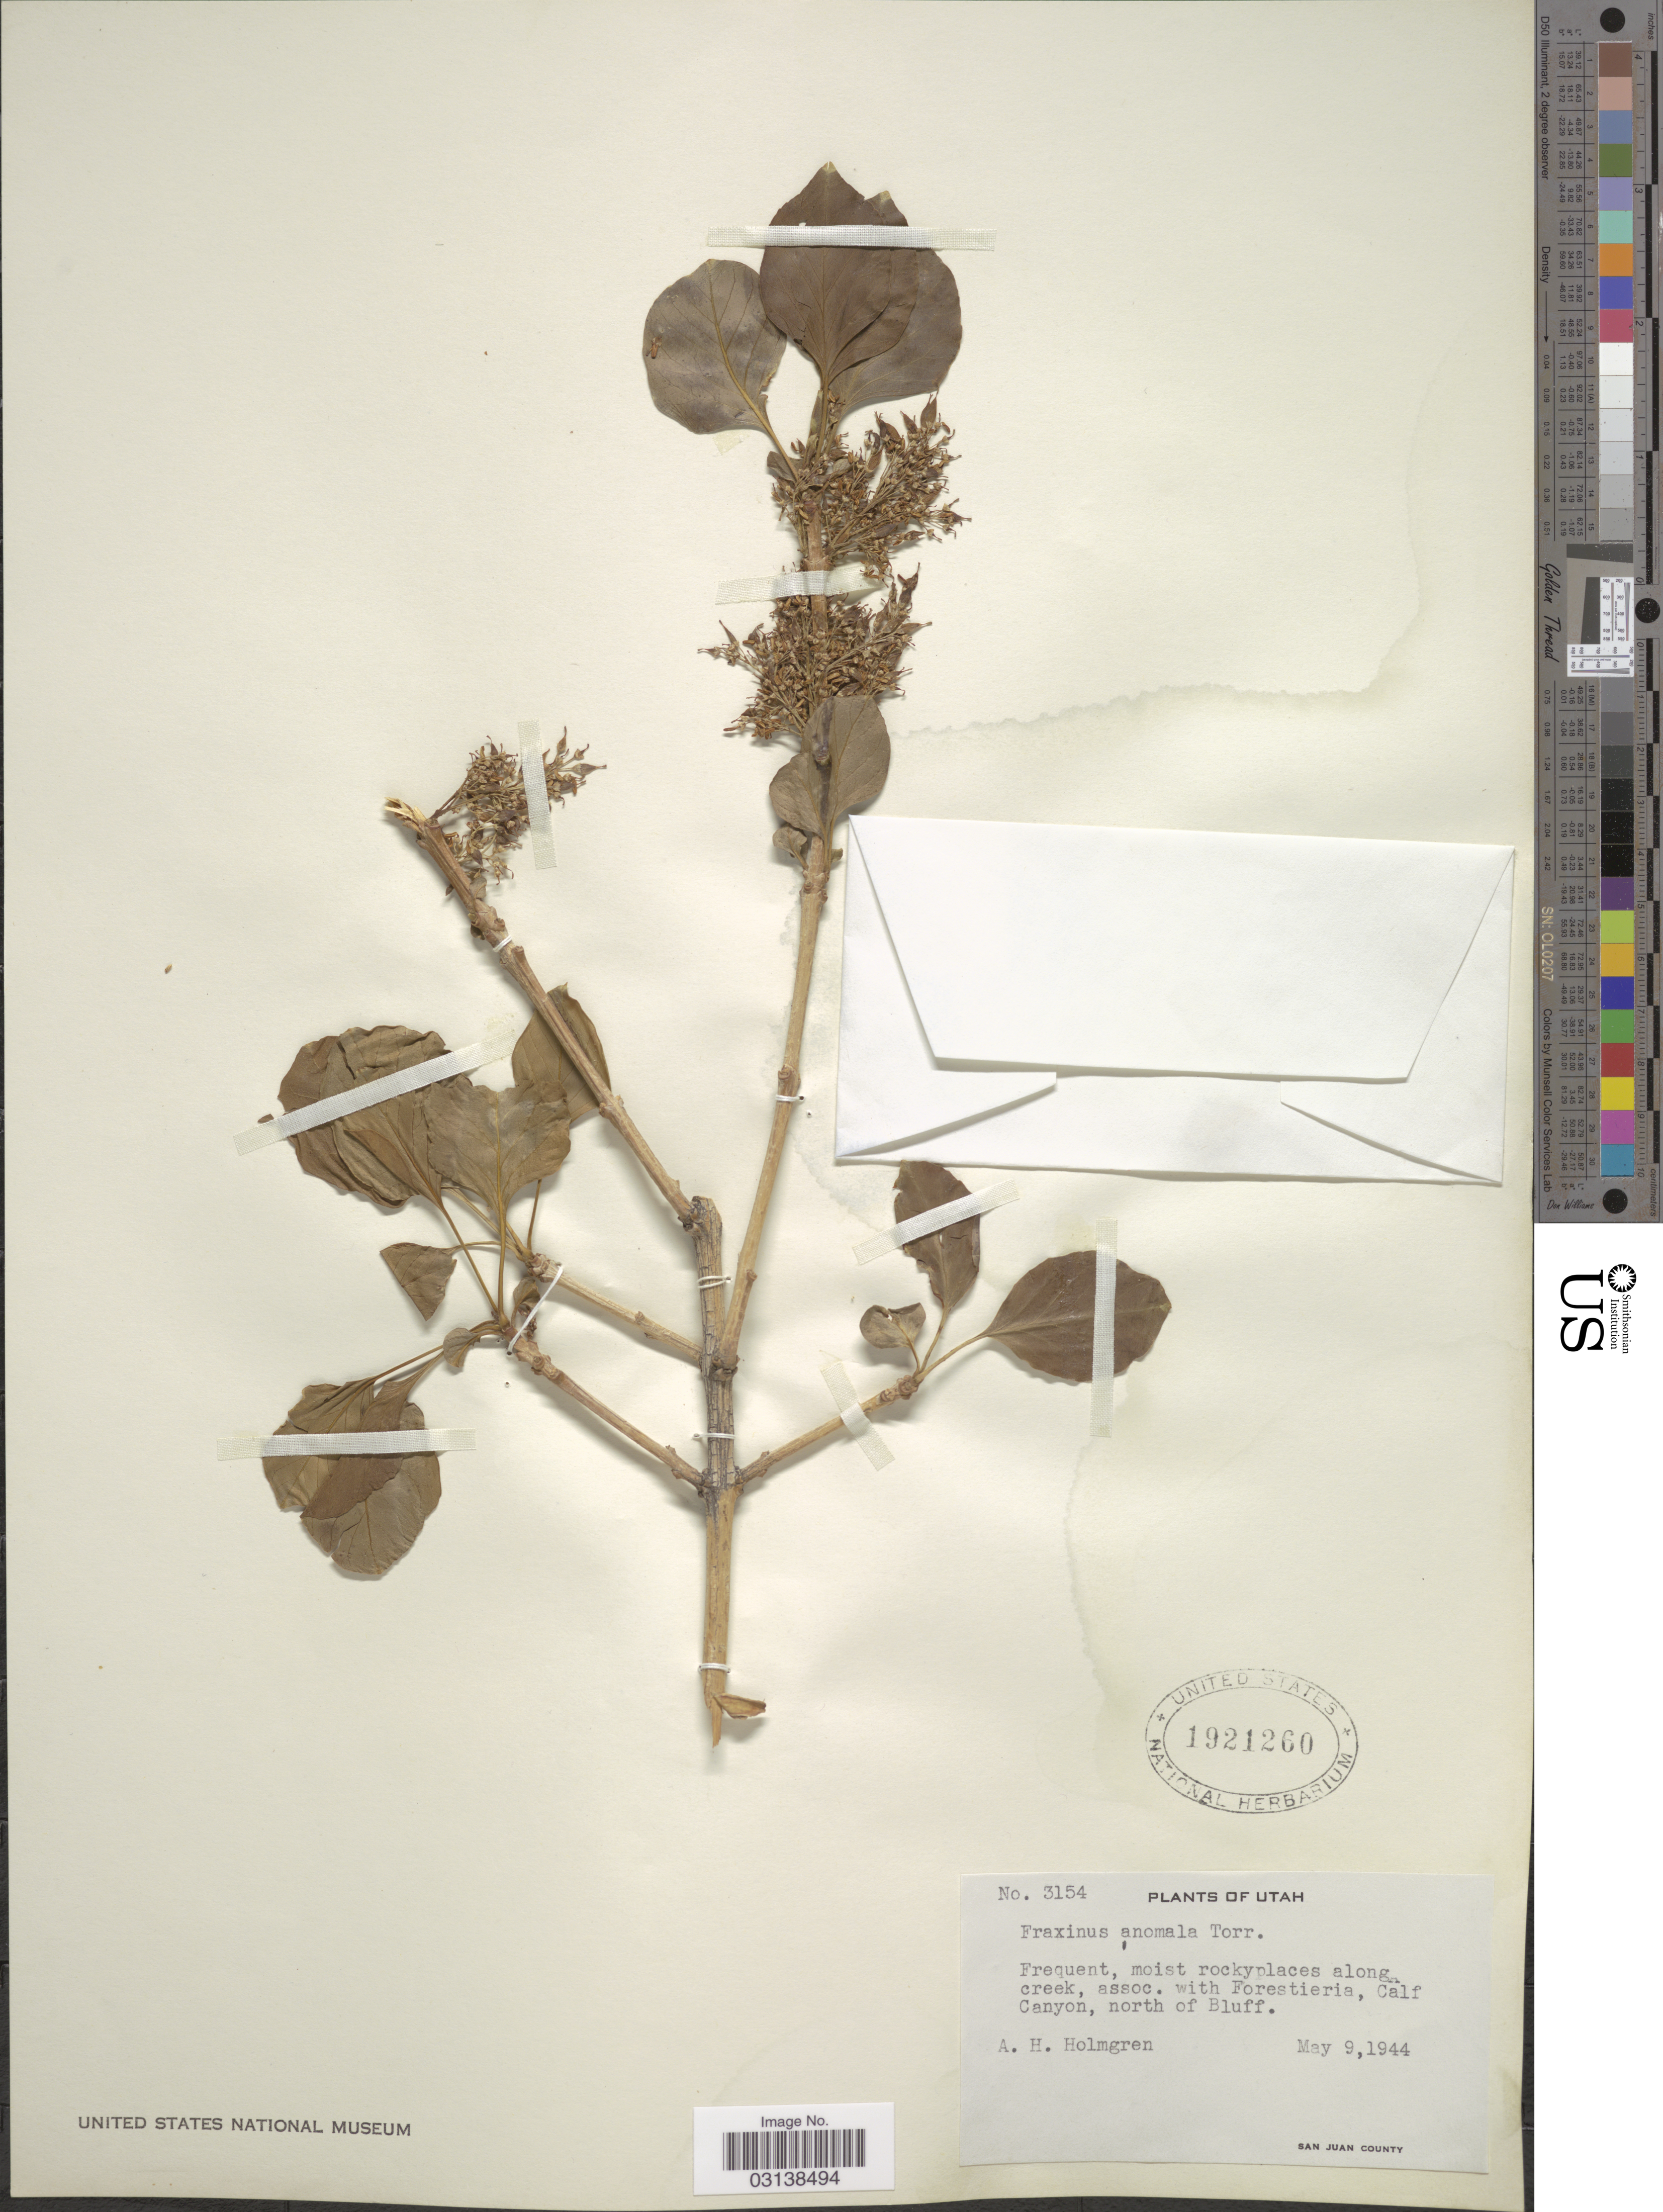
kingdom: Plantae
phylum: Tracheophyta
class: Magnoliopsida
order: Lamiales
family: Oleaceae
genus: Fraxinus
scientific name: Fraxinus anomala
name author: Torr. ex S. Watson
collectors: A. H. Holmgren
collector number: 3154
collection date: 1944-05-09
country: United States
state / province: Utah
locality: Calf Canyon, north of Bluff.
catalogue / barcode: US 1921260